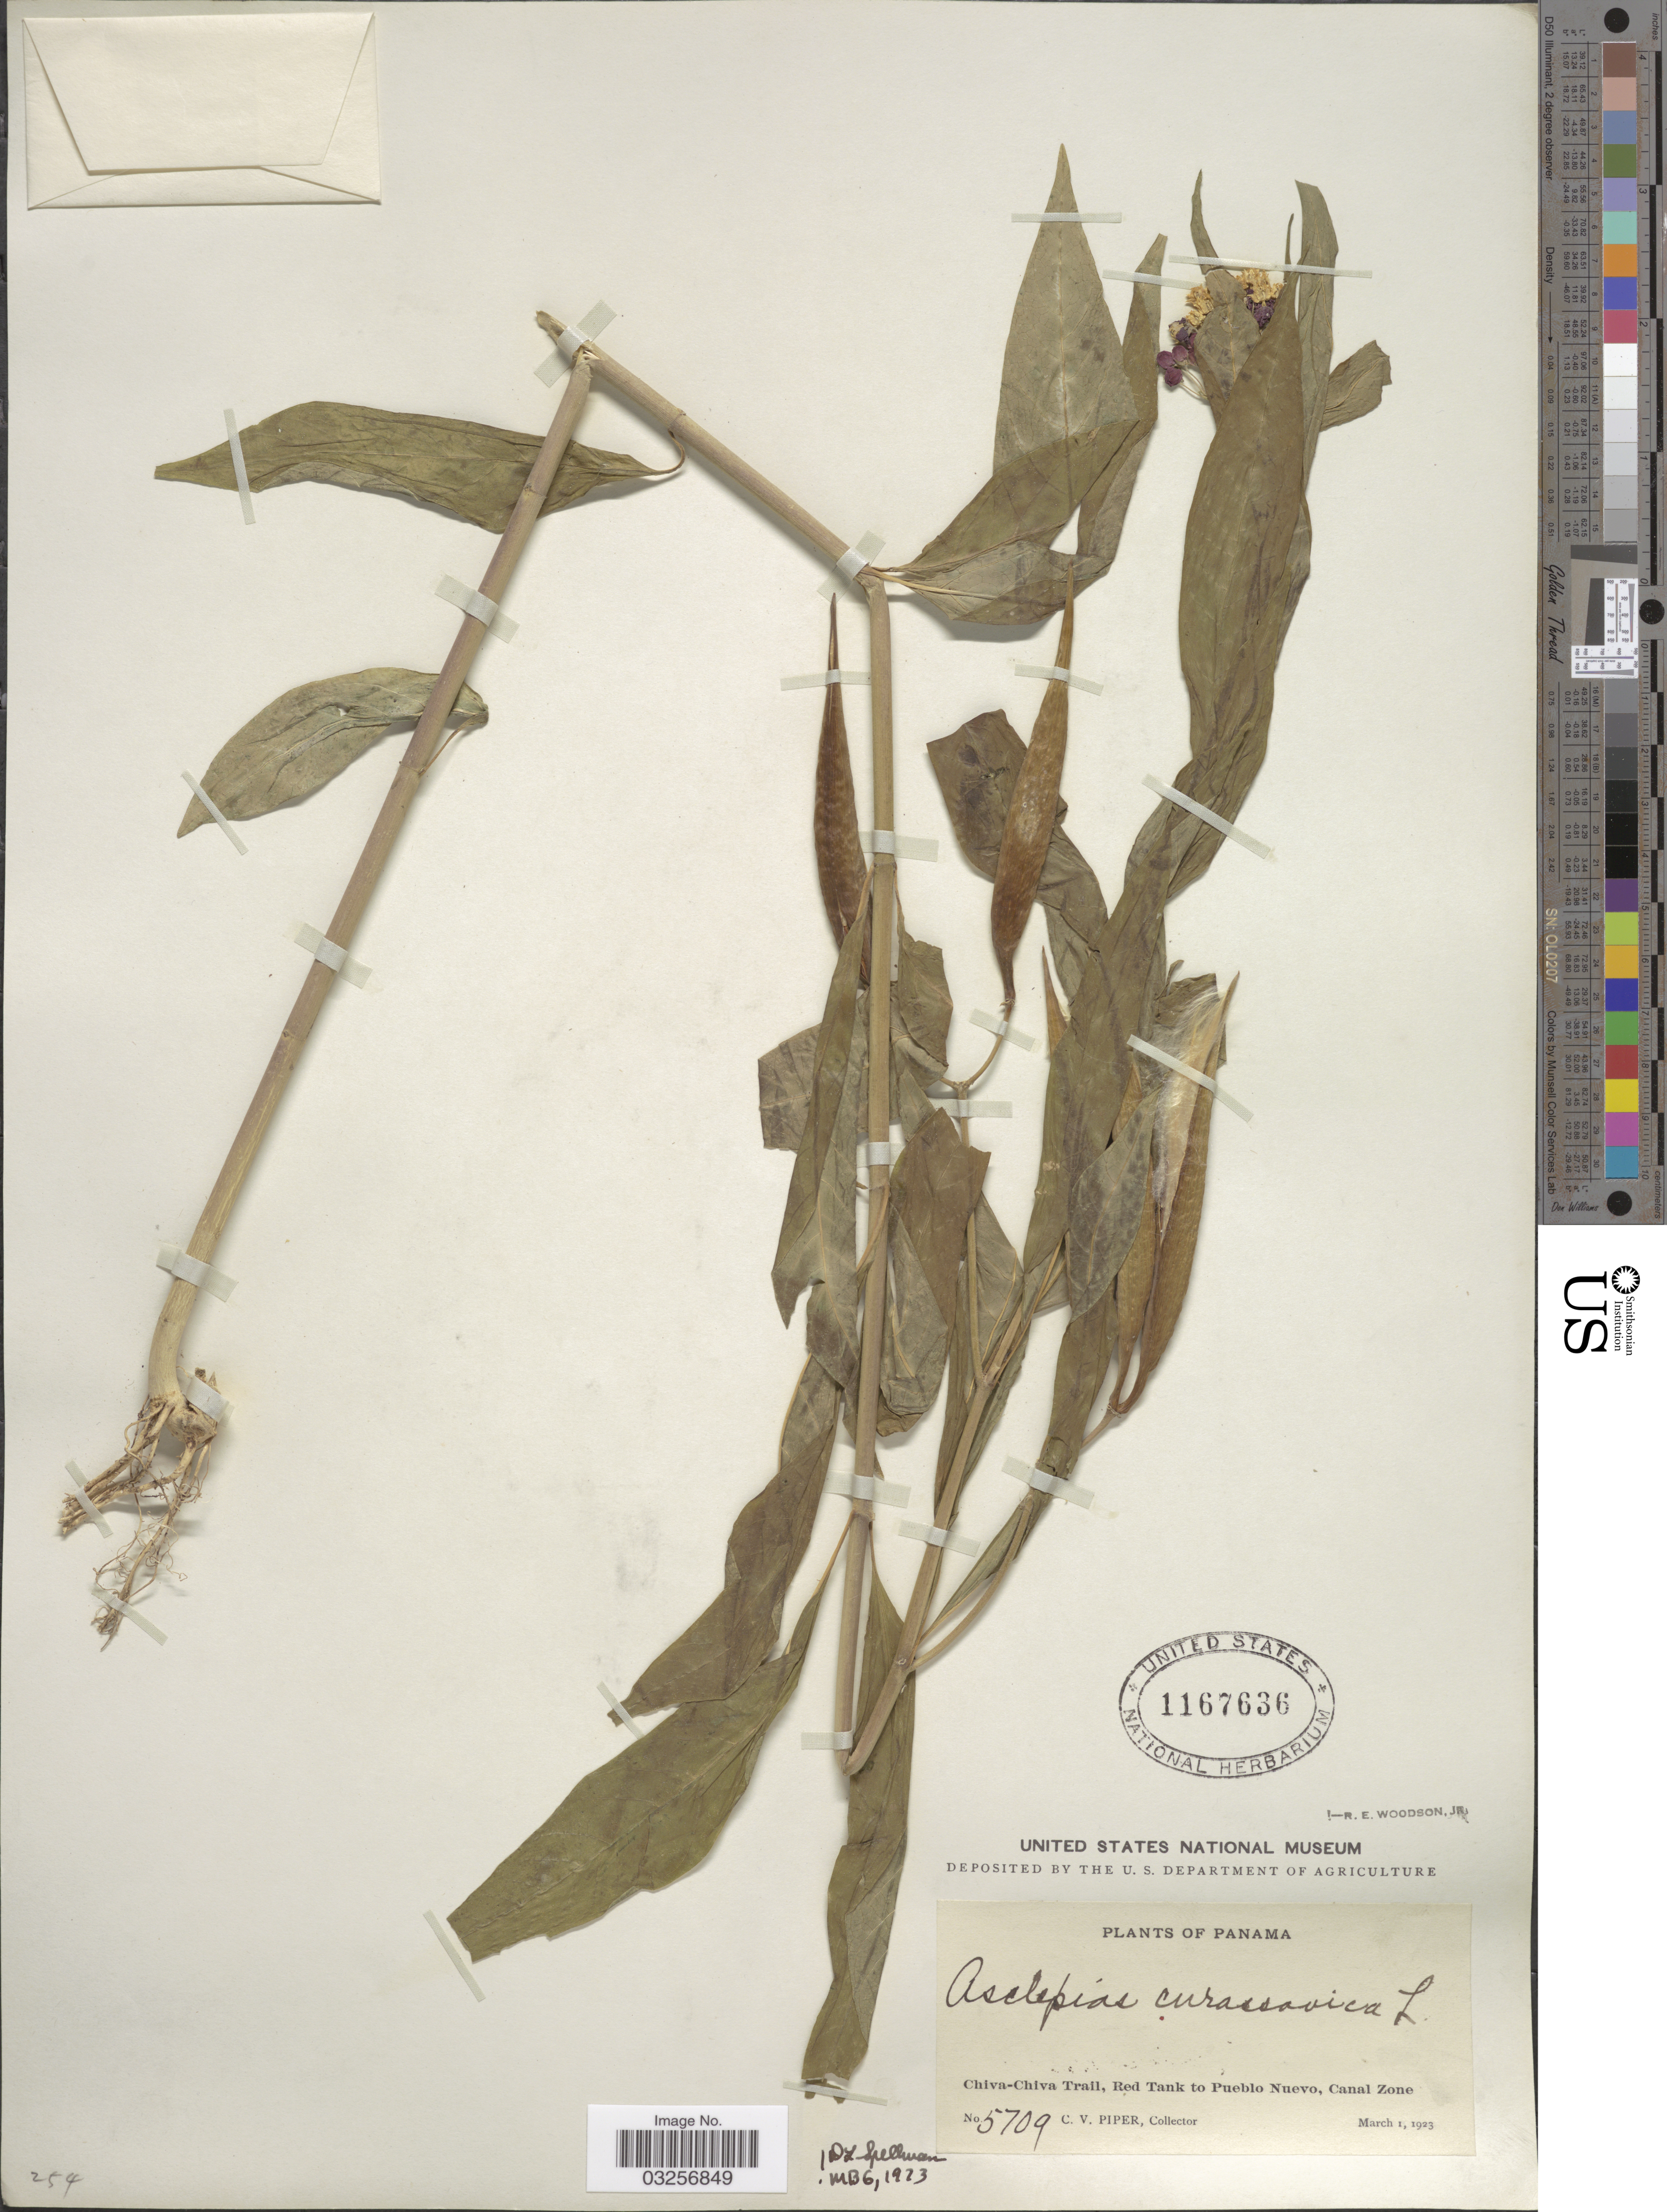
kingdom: Plantae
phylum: Tracheophyta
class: Magnoliopsida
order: Gentianales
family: Apocynaceae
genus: Asclepias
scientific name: Asclepias curassavica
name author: L.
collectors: C. V. Piper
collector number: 5709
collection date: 1923-03-01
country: Panama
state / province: Panamá / Panamá Oeste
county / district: Canal Zone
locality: Chiva-Chiva Trail, Red Tank to Pueblo Nuevo.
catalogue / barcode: US 1167636